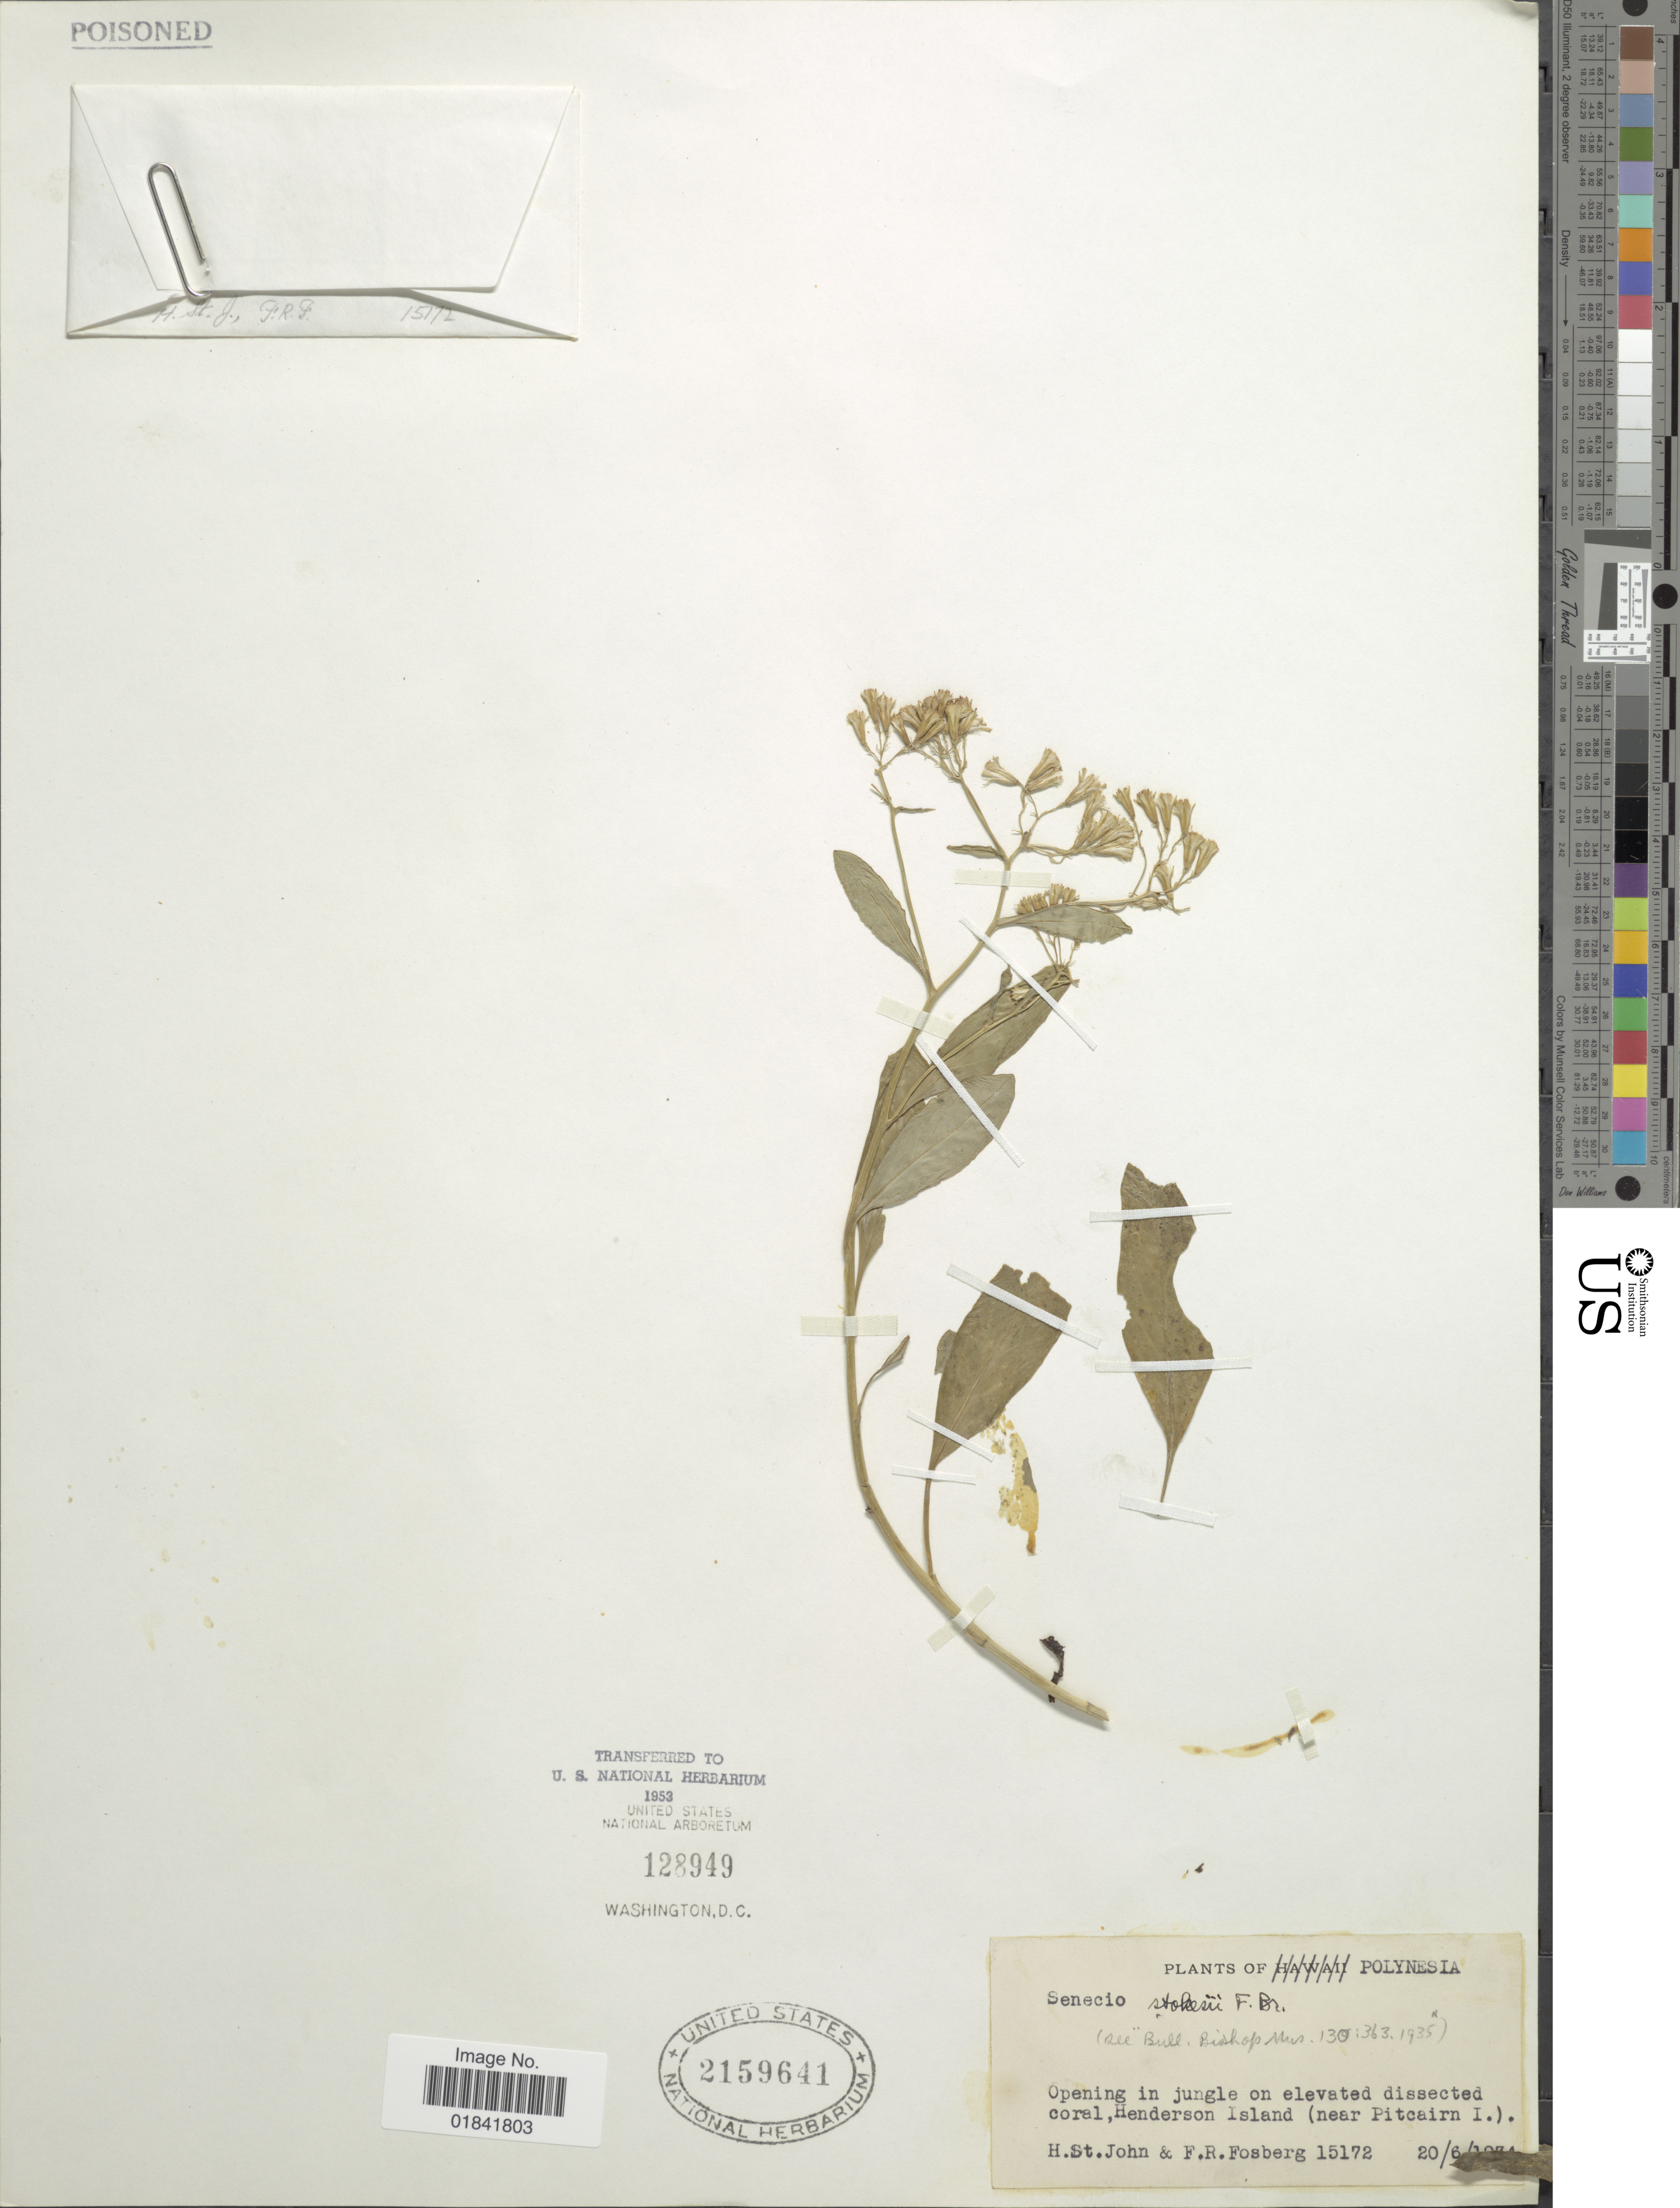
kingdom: Plantae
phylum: Tracheophyta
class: Magnoliopsida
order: Asterales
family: Asteraceae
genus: Senecio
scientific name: Senecio stokesii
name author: F. Br.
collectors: H. St. John & F. R. Fosberg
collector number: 15172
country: Pitcairn Islands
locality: Henderson Island (near Pitcairn I.)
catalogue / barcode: US 2159641